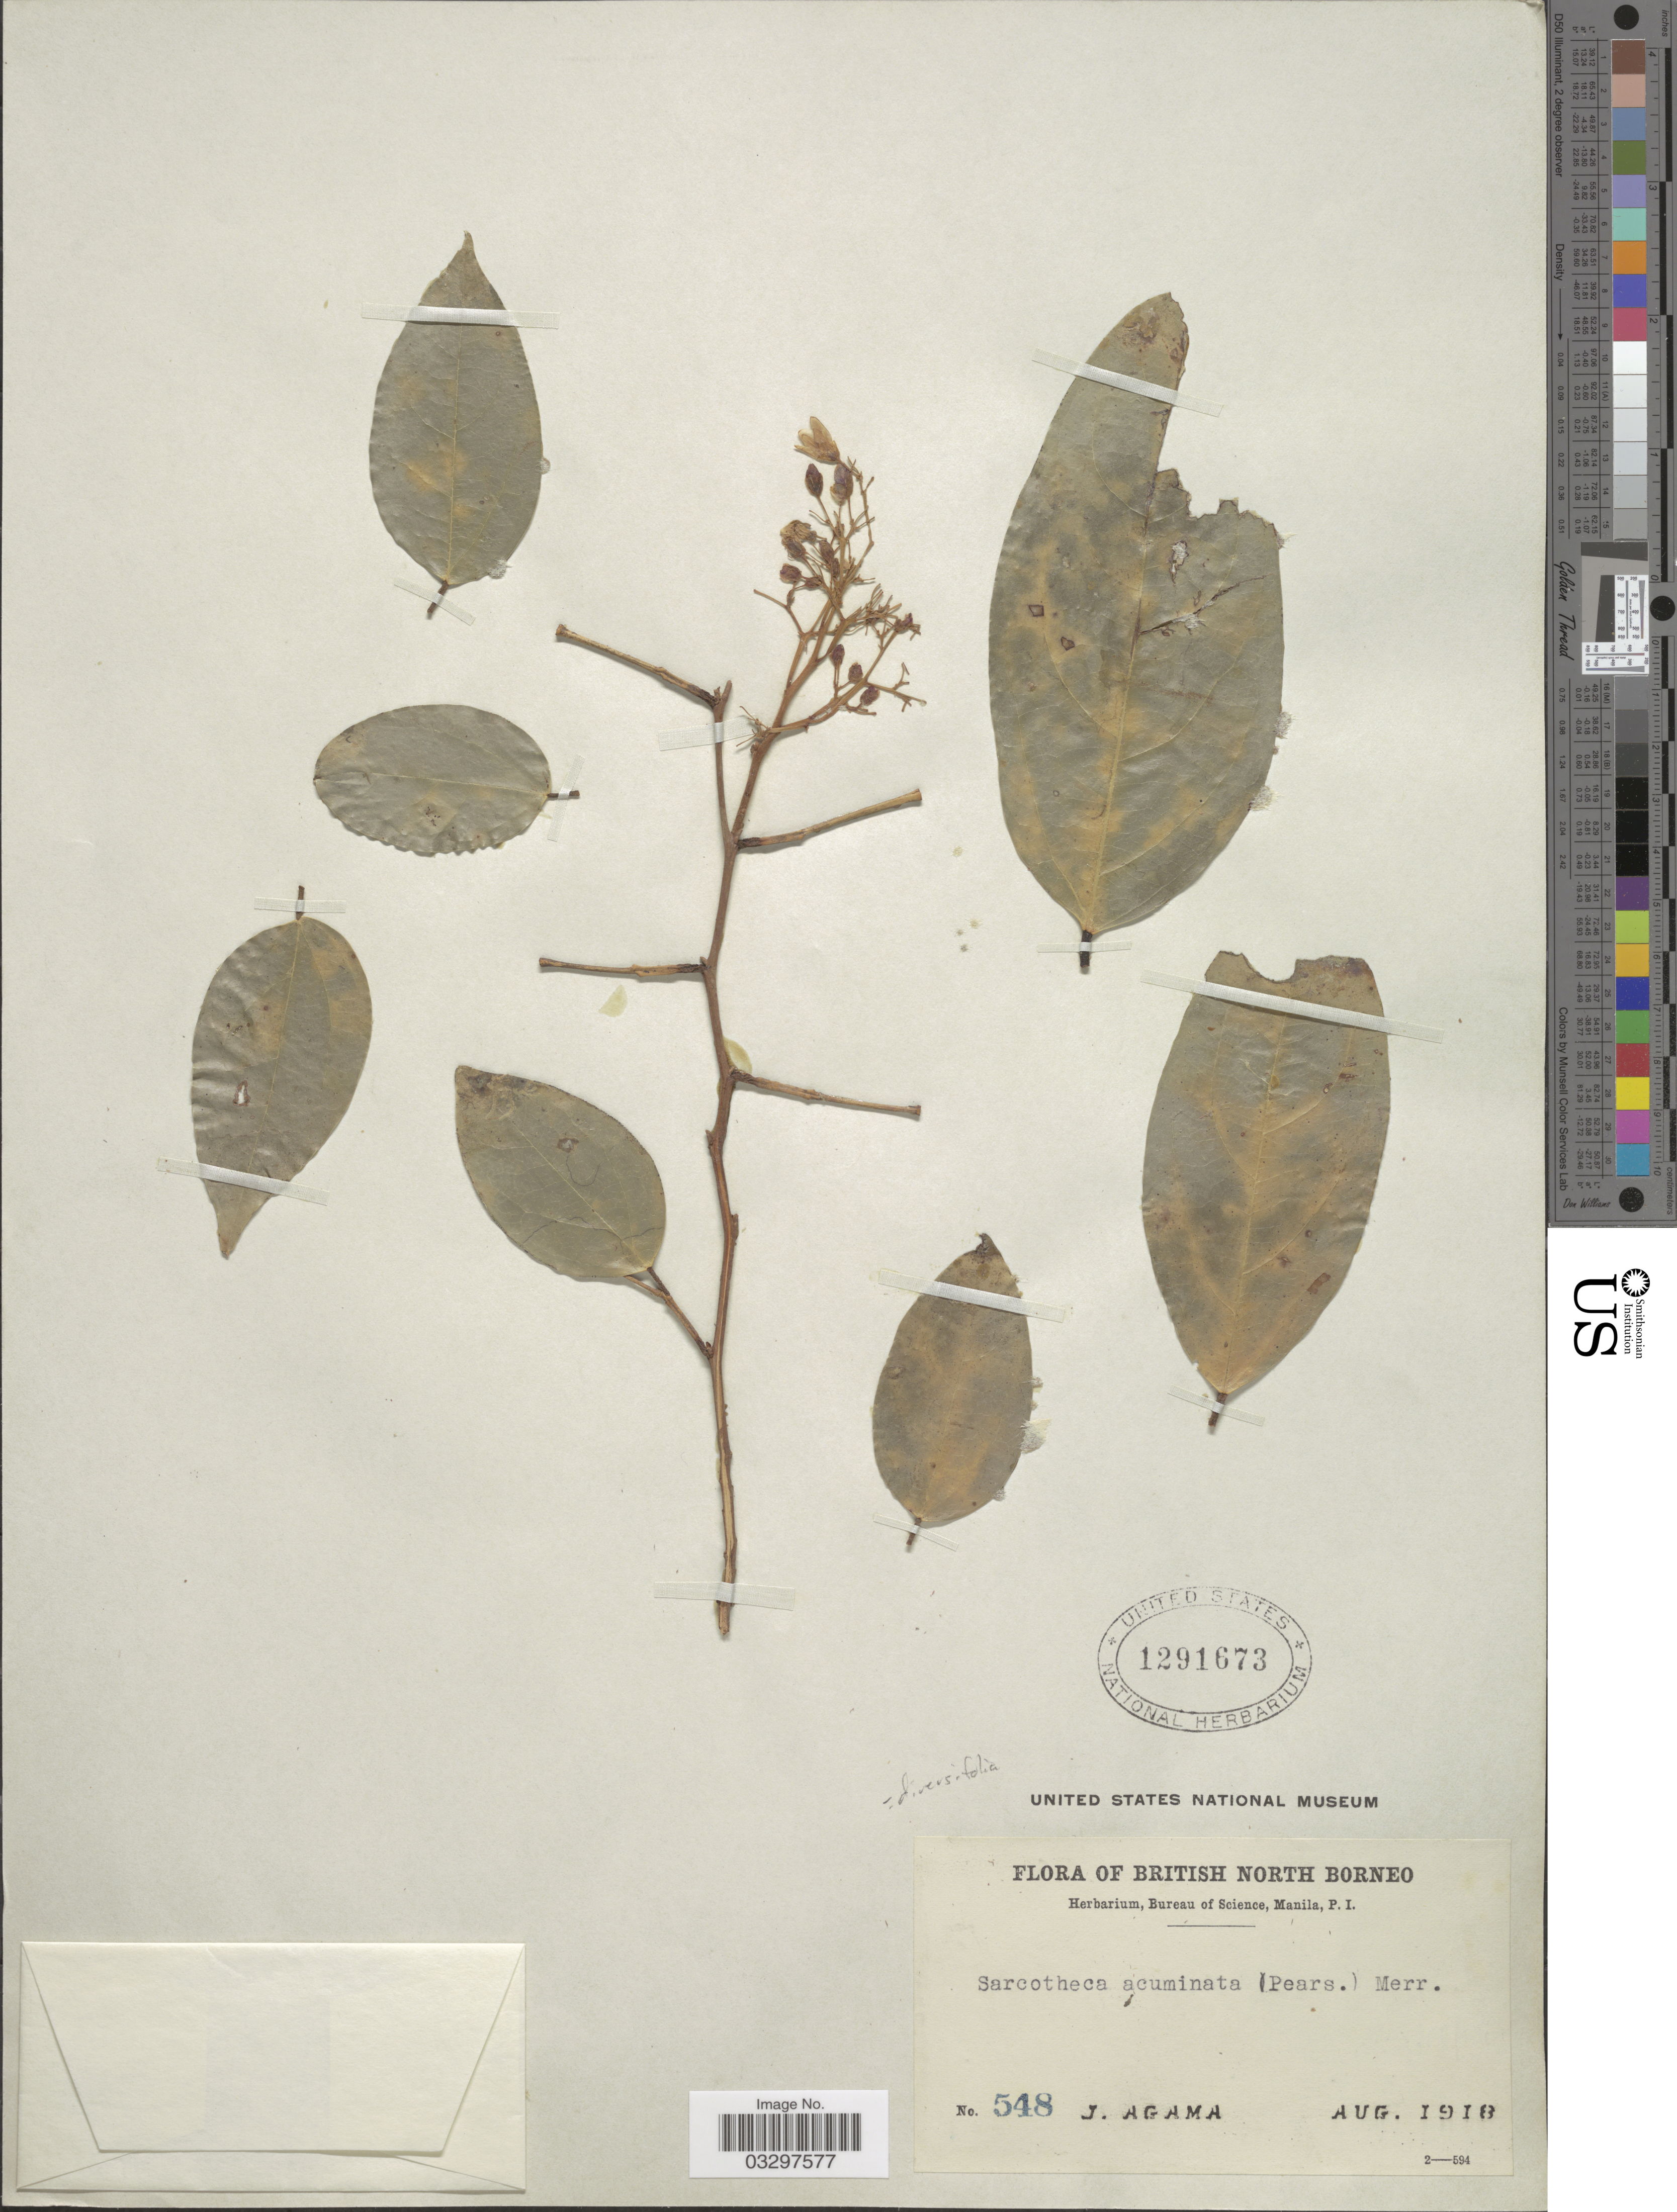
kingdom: Plantae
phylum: Tracheophyta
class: Magnoliopsida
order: Oxalidales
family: Oxalidaceae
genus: Sarcotheca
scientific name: Sarcotheca diversifolia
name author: (Miq.) Hallier f.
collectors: J. Agama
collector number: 548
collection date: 1918-08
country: Malaysia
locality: British North Borneo.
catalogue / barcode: US 1291673